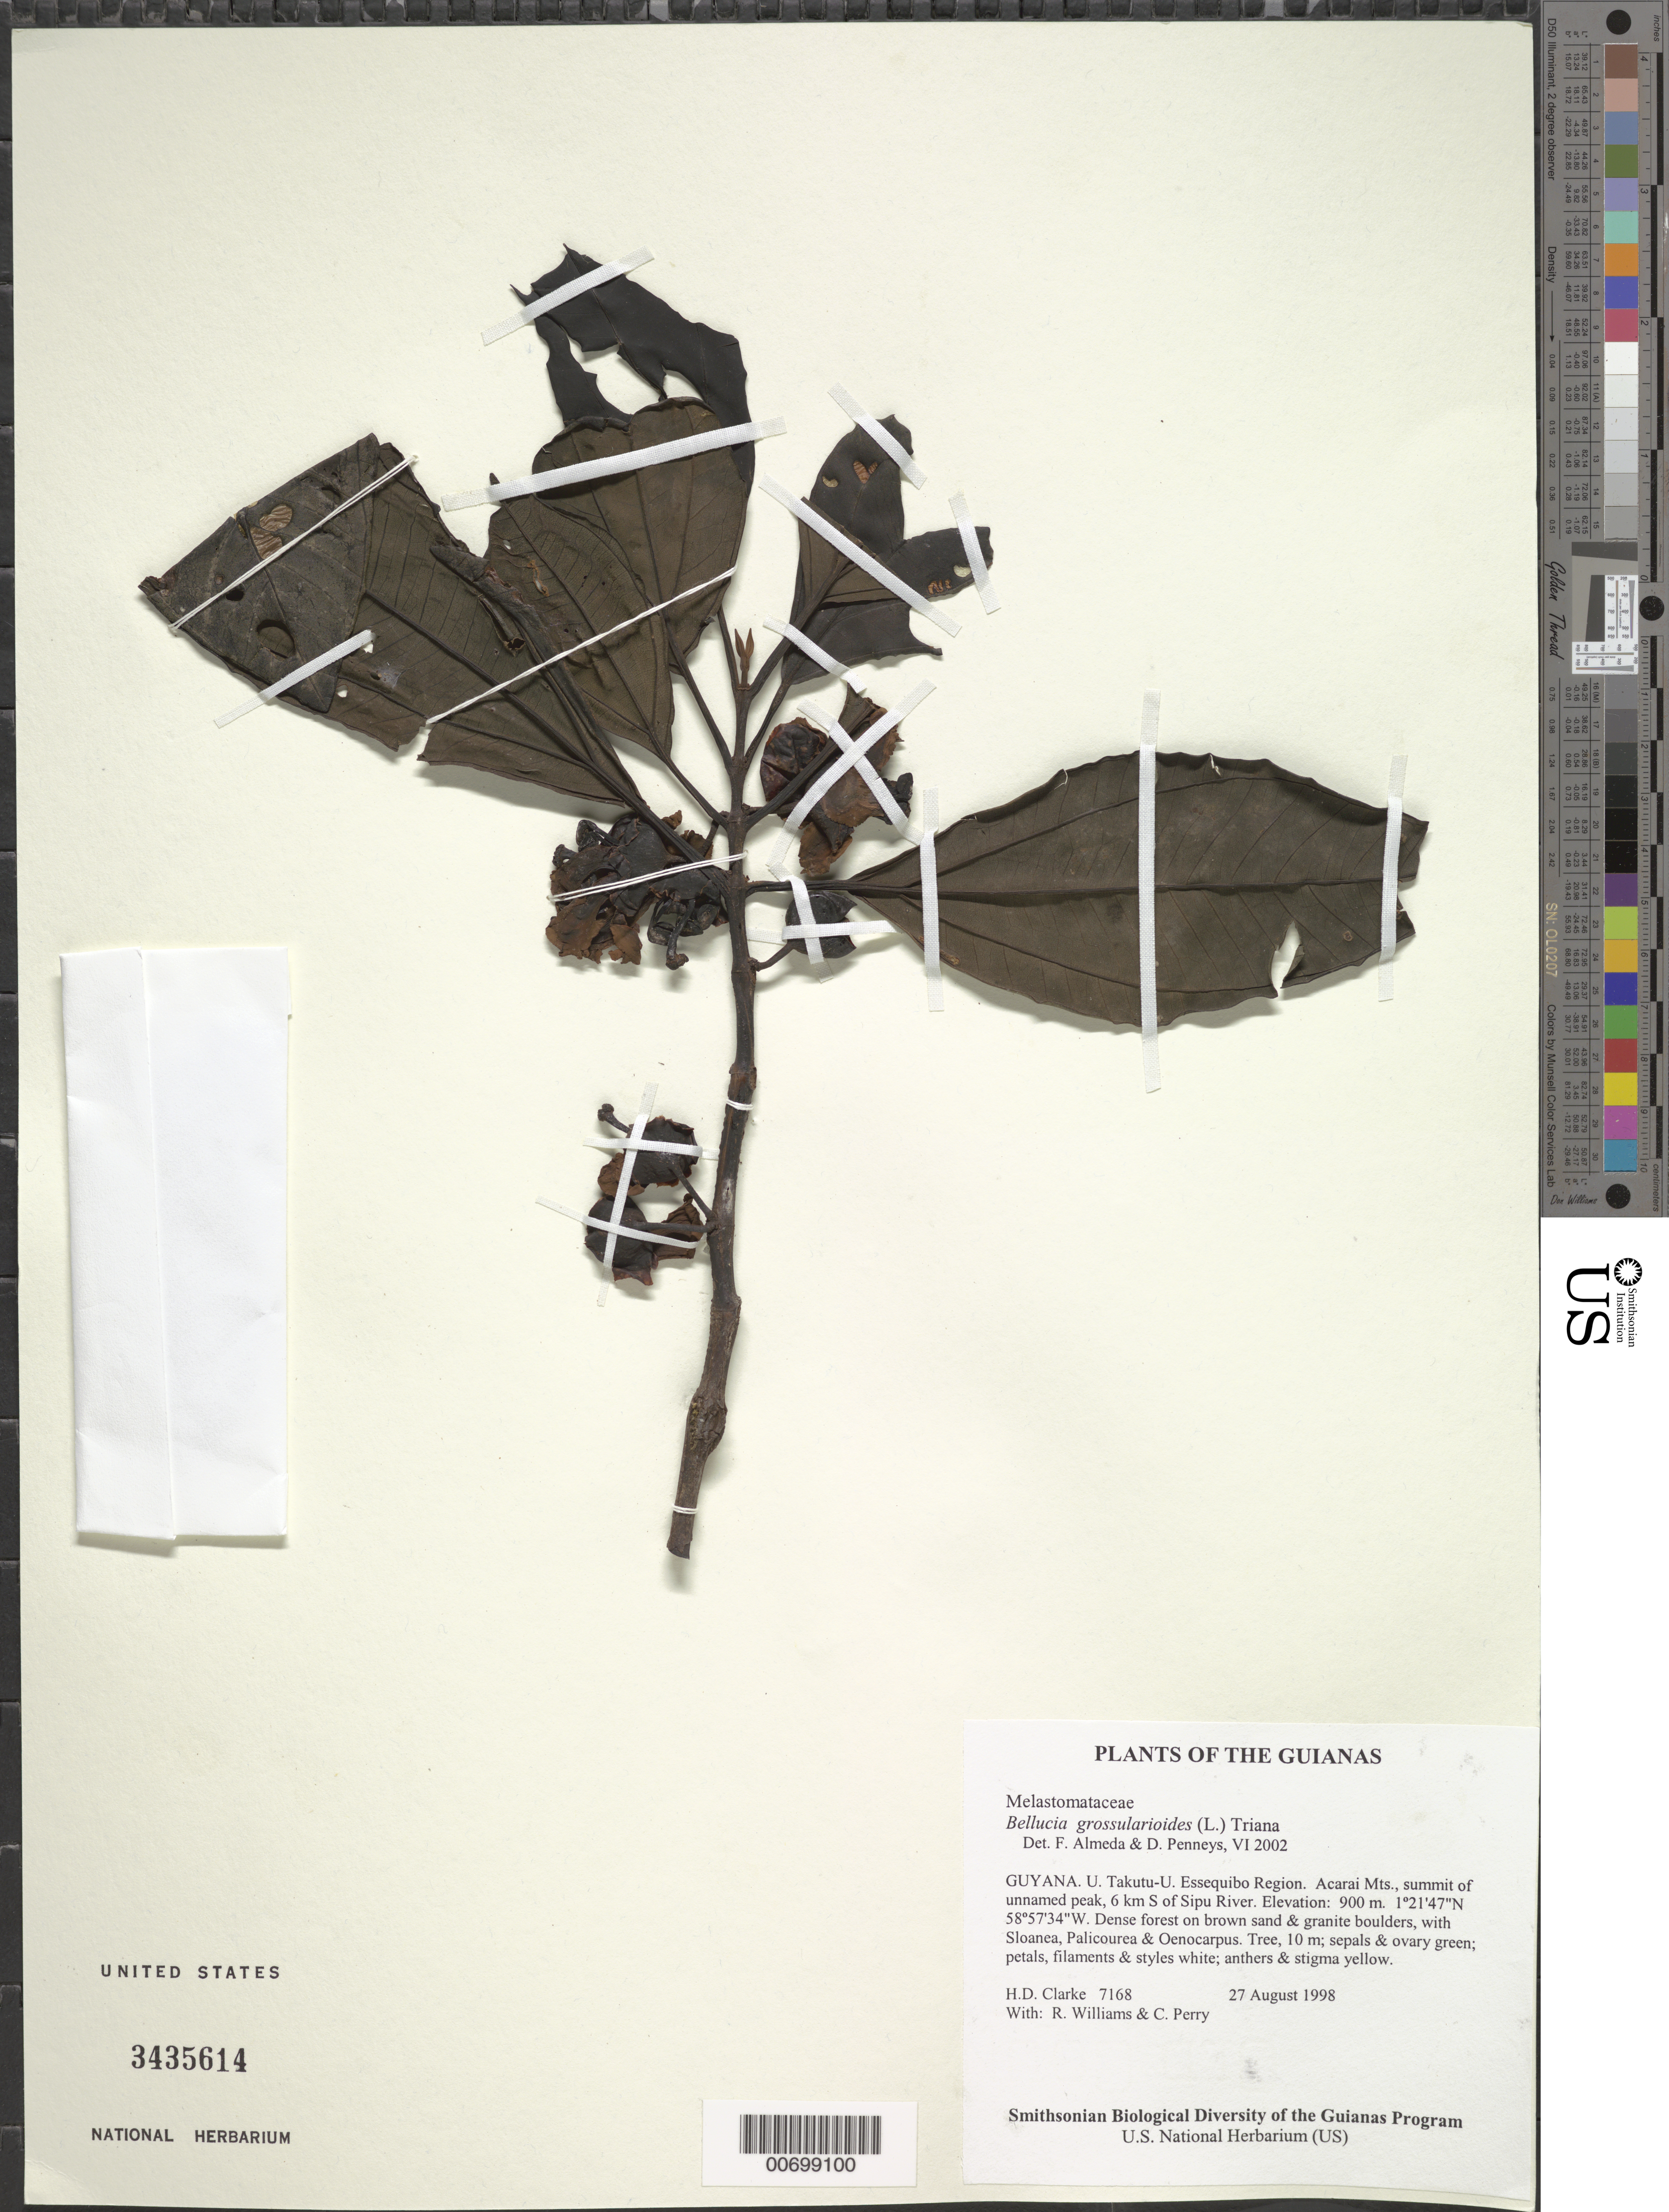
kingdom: Plantae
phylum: Tracheophyta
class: Magnoliopsida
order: Myrtales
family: Melastomataceae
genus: Bellucia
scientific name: Bellucia grossularioides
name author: (L.) Triana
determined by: Almeda, F.; Penneys, D. S.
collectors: H. D. Clarke, R. Williams & C. Perry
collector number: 7168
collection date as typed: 27 August 1998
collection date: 1998-08-27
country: Guyana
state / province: U. Takutu-U. Essequibo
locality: Acarai Mts., summit of unnamed peak, 6 km S of Sipu River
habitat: Dense forest on brown sand & granite boulders, with Sloanea, Palicourea & Oenocarpus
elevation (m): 900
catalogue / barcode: US 3435614